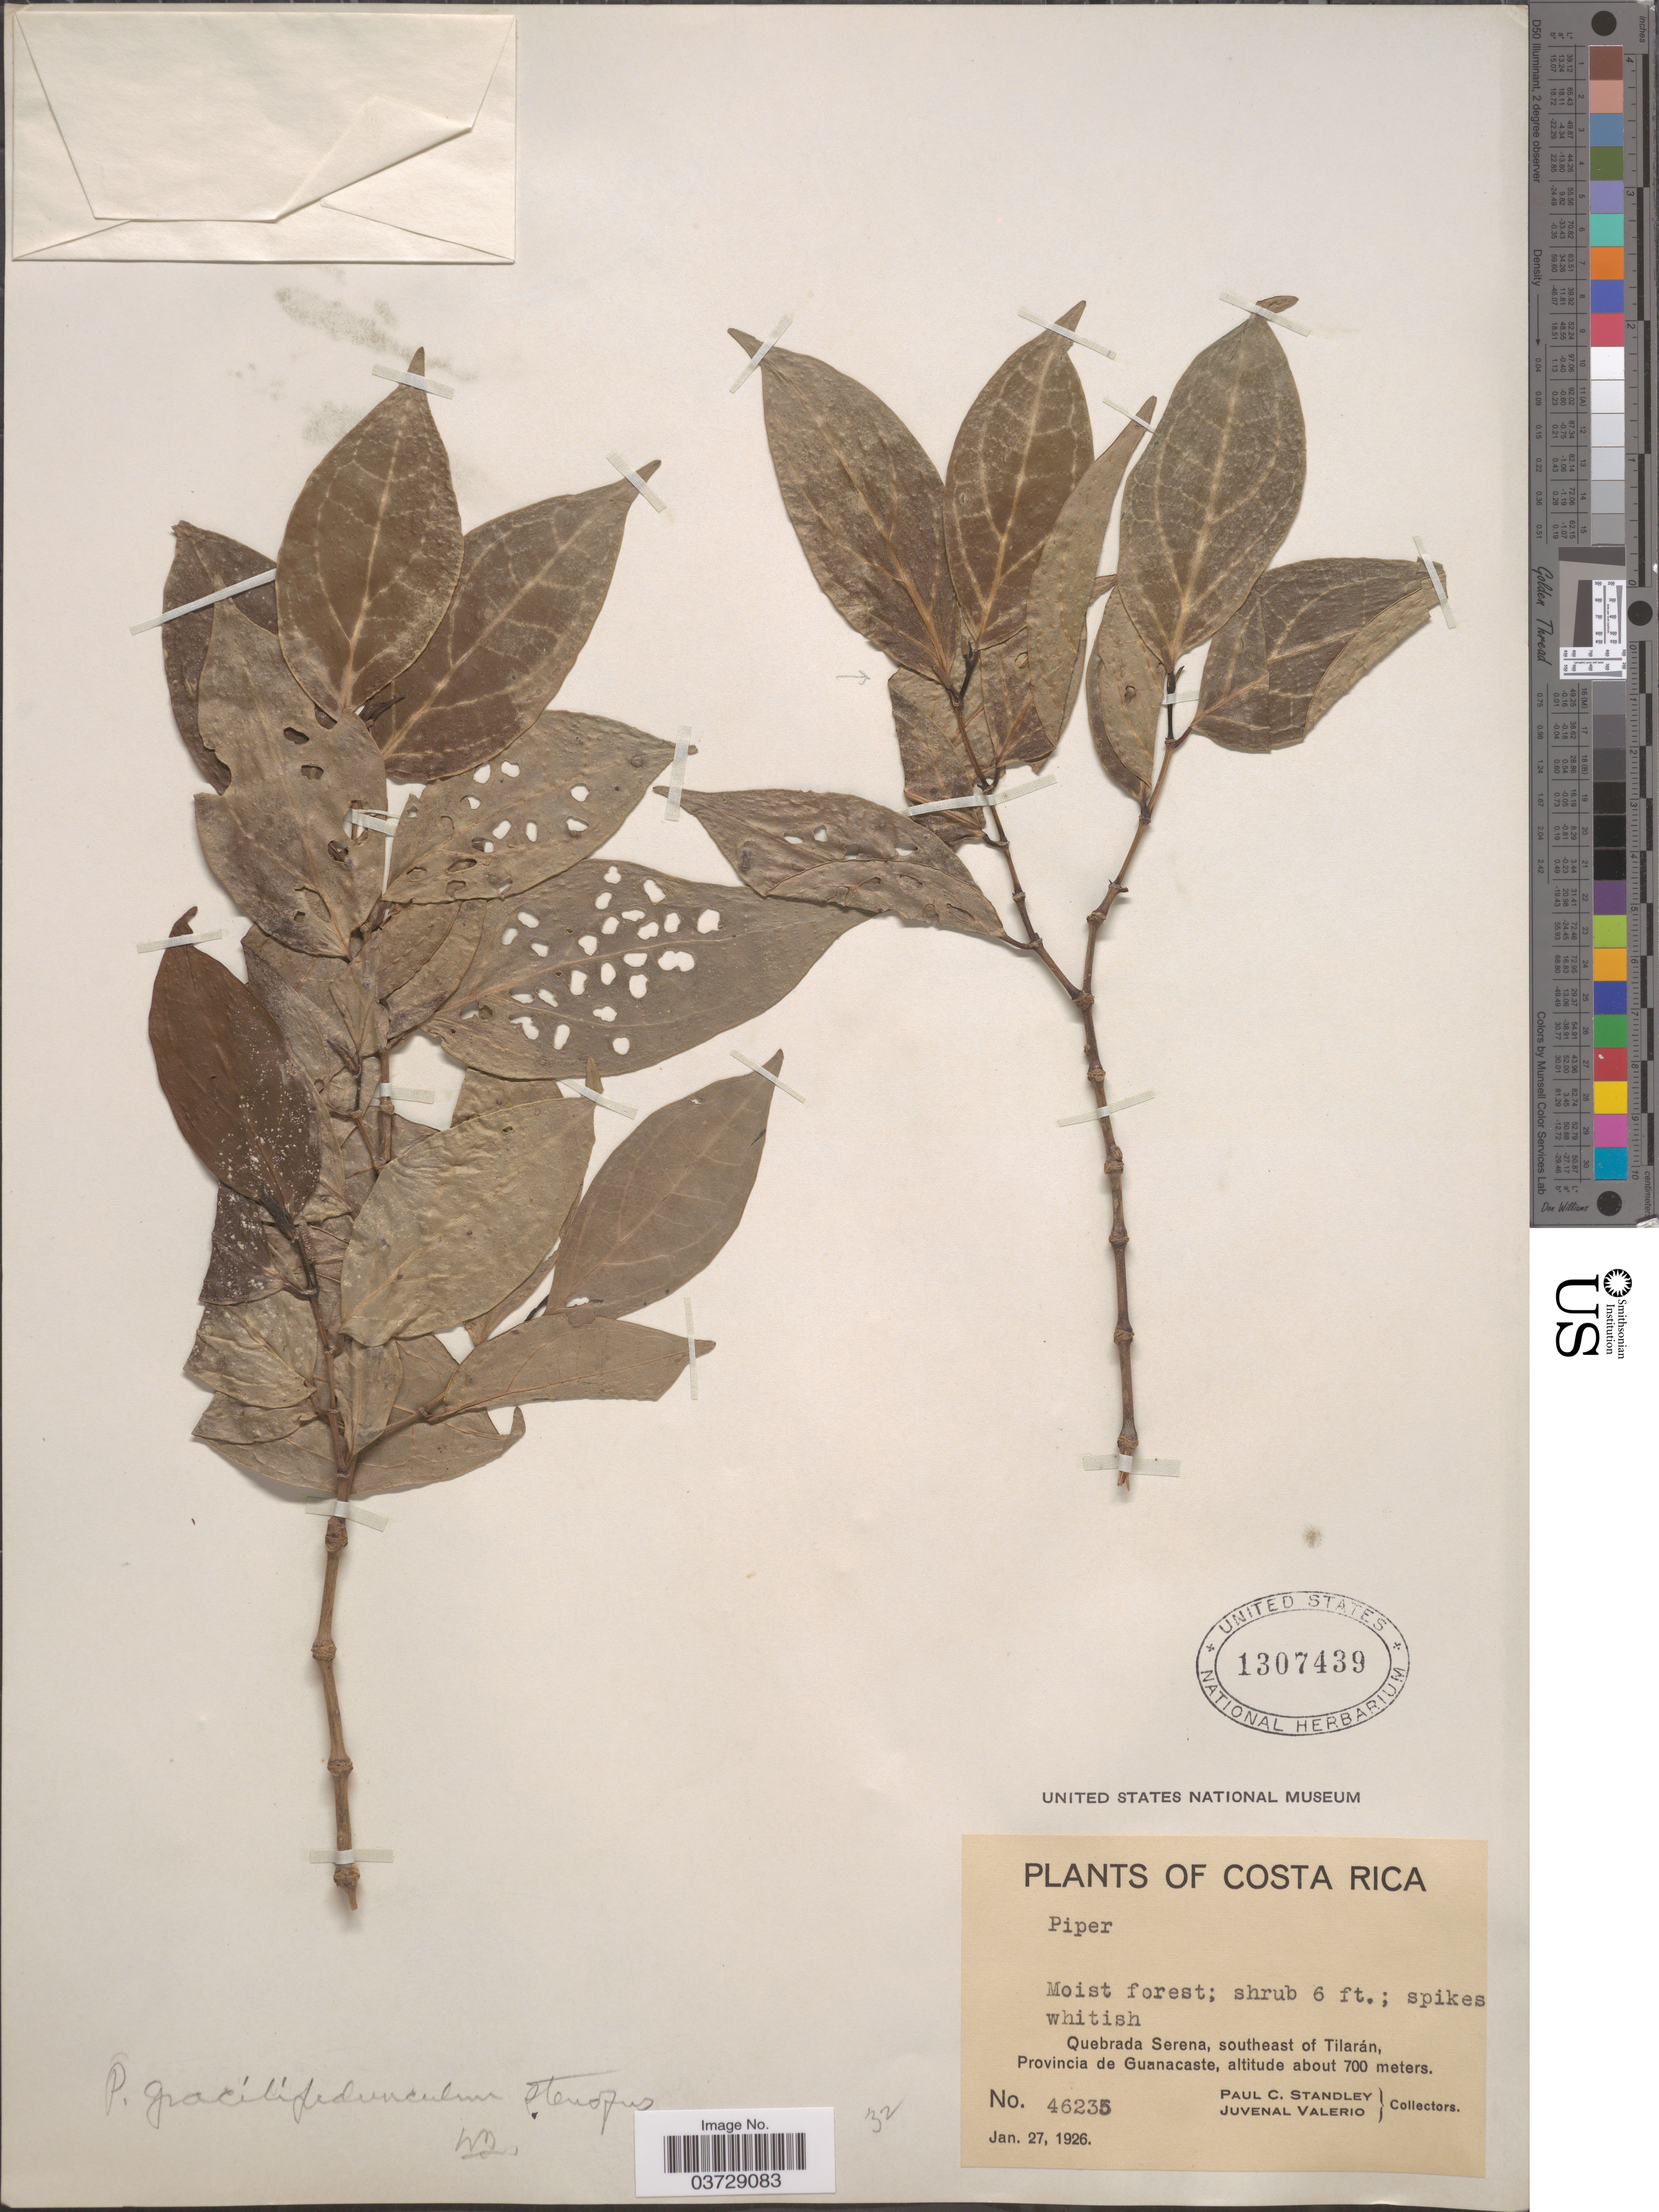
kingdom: Plantae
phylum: Tracheophyta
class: Magnoliopsida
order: Piperales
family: Piperaceae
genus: Piper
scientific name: Piper gracilipedunculum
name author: Trel.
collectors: P. C. Standley & J. Valerio R.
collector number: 46235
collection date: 1926-01-27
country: Costa Rica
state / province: Guanacaste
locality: Quebrada Serena, southeast of Tilarán.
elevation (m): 700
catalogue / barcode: US 1307439